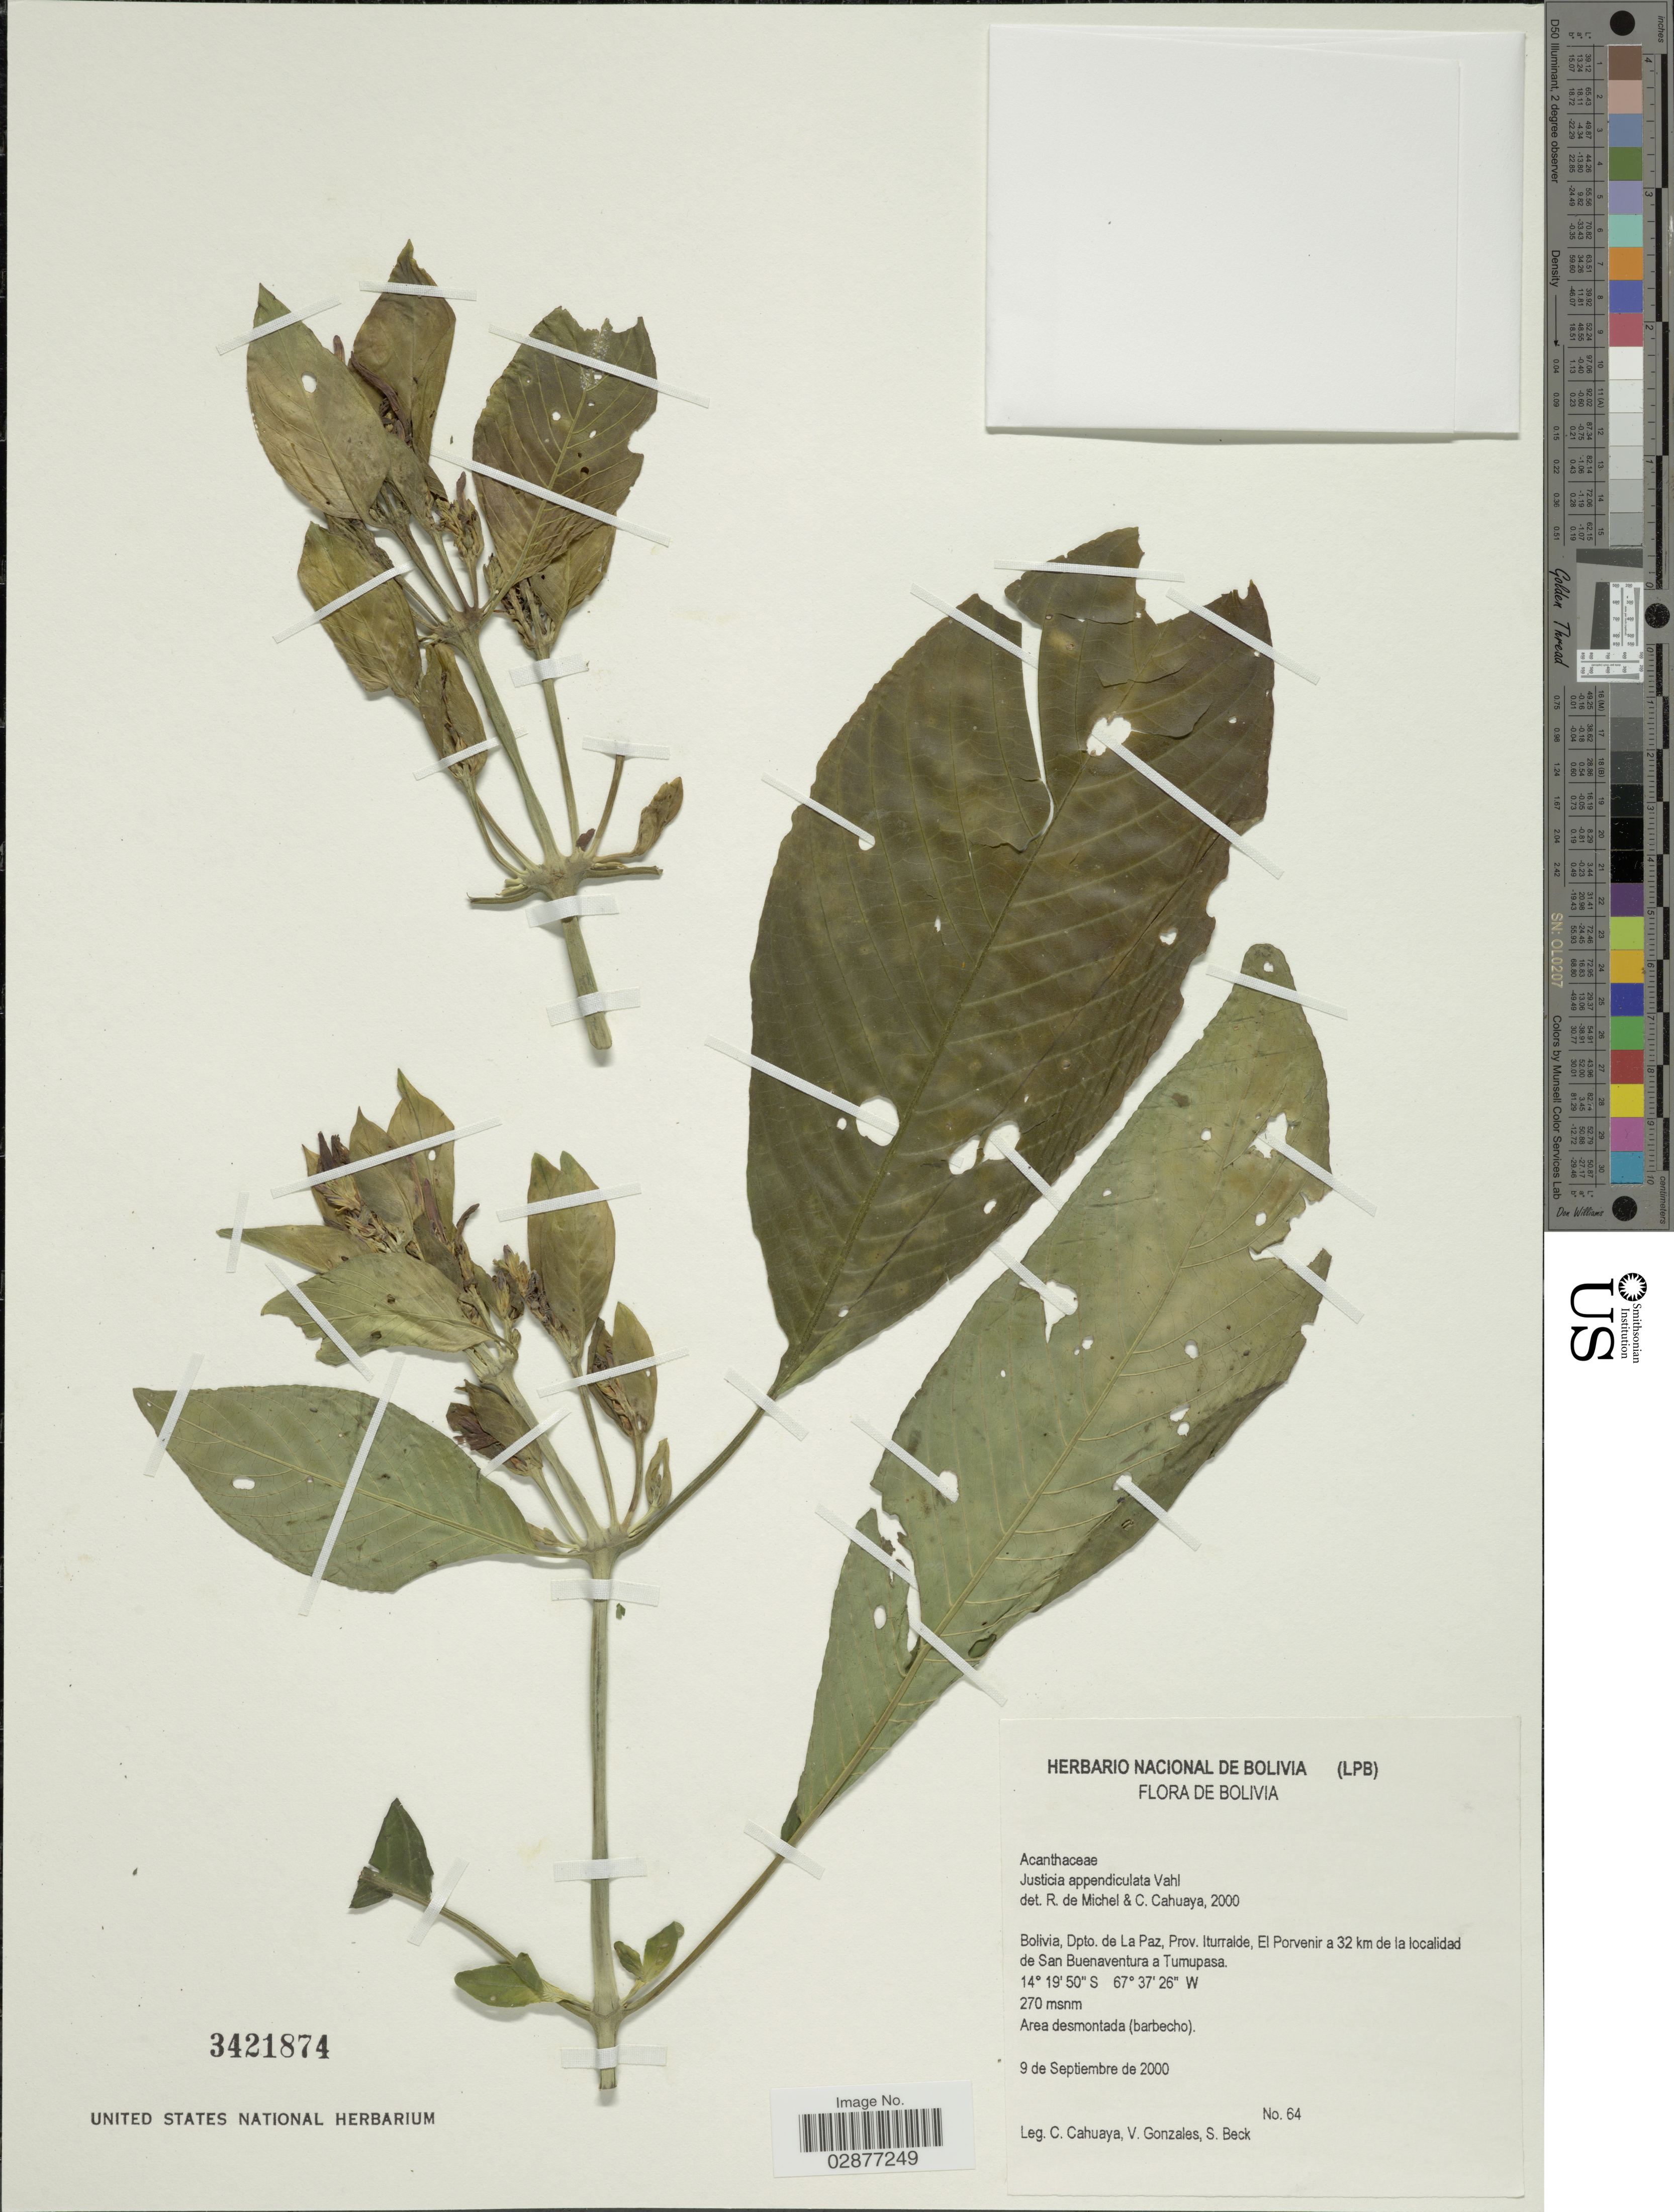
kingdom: Plantae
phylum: Tracheophyta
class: Magnoliopsida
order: Lamiales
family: Acanthaceae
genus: Justicia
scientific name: Justicia appendiculata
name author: (Ruiz & Pav.) Vahl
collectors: C. Cahuaya, V. Gonzales & S. G. Beck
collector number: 64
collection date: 2000-09-09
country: Bolivia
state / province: La Paz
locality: Dpto. de La Paz, Prov. Iturralde, El Porvenir a 32 km de la localidad de San Buenavista a Tumupasa.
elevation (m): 270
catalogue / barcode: US 3421874